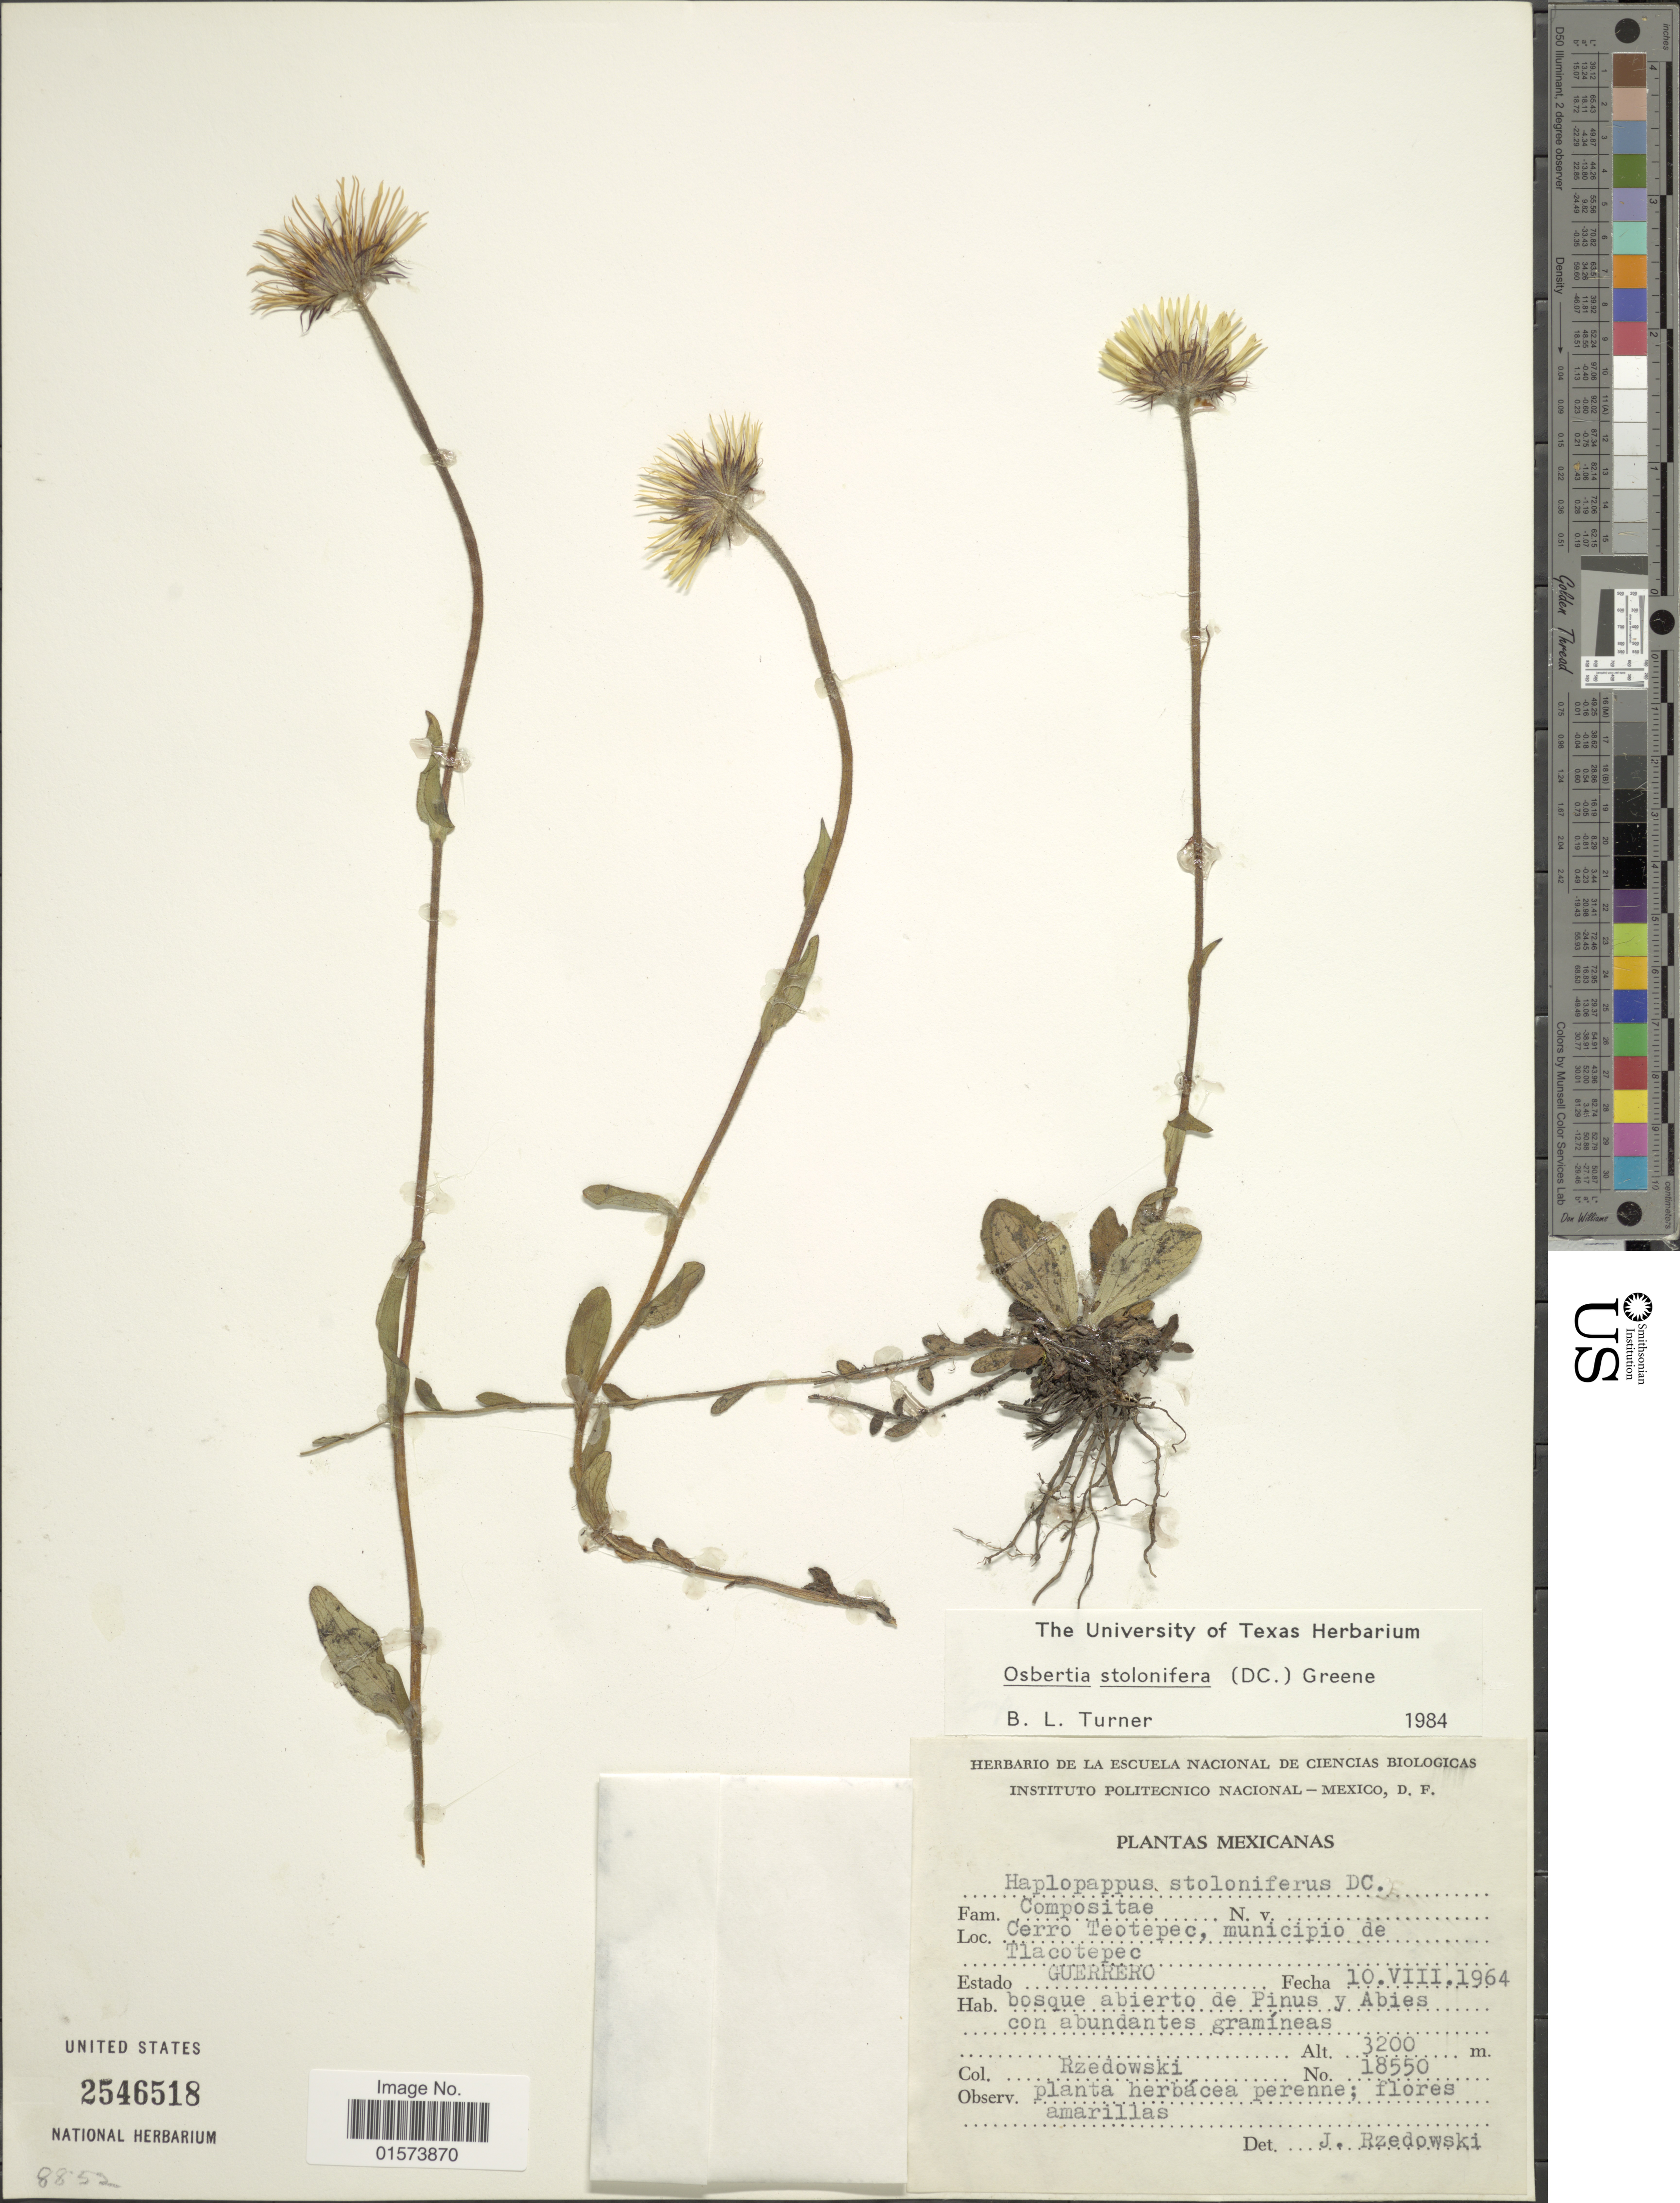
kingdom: Plantae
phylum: Tracheophyta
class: Magnoliopsida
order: Asterales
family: Asteraceae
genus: Osbertia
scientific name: Osbertia stolonifera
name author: (DC.) Greene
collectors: Rzedowski, --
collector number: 18550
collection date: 1964-08-10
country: Mexico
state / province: Guerrero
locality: Cerro Teotepec, municipio de Tlacotepec, bosque abierto de Pinos y Abies con abundantes gramíneas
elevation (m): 3200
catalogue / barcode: US 2546518